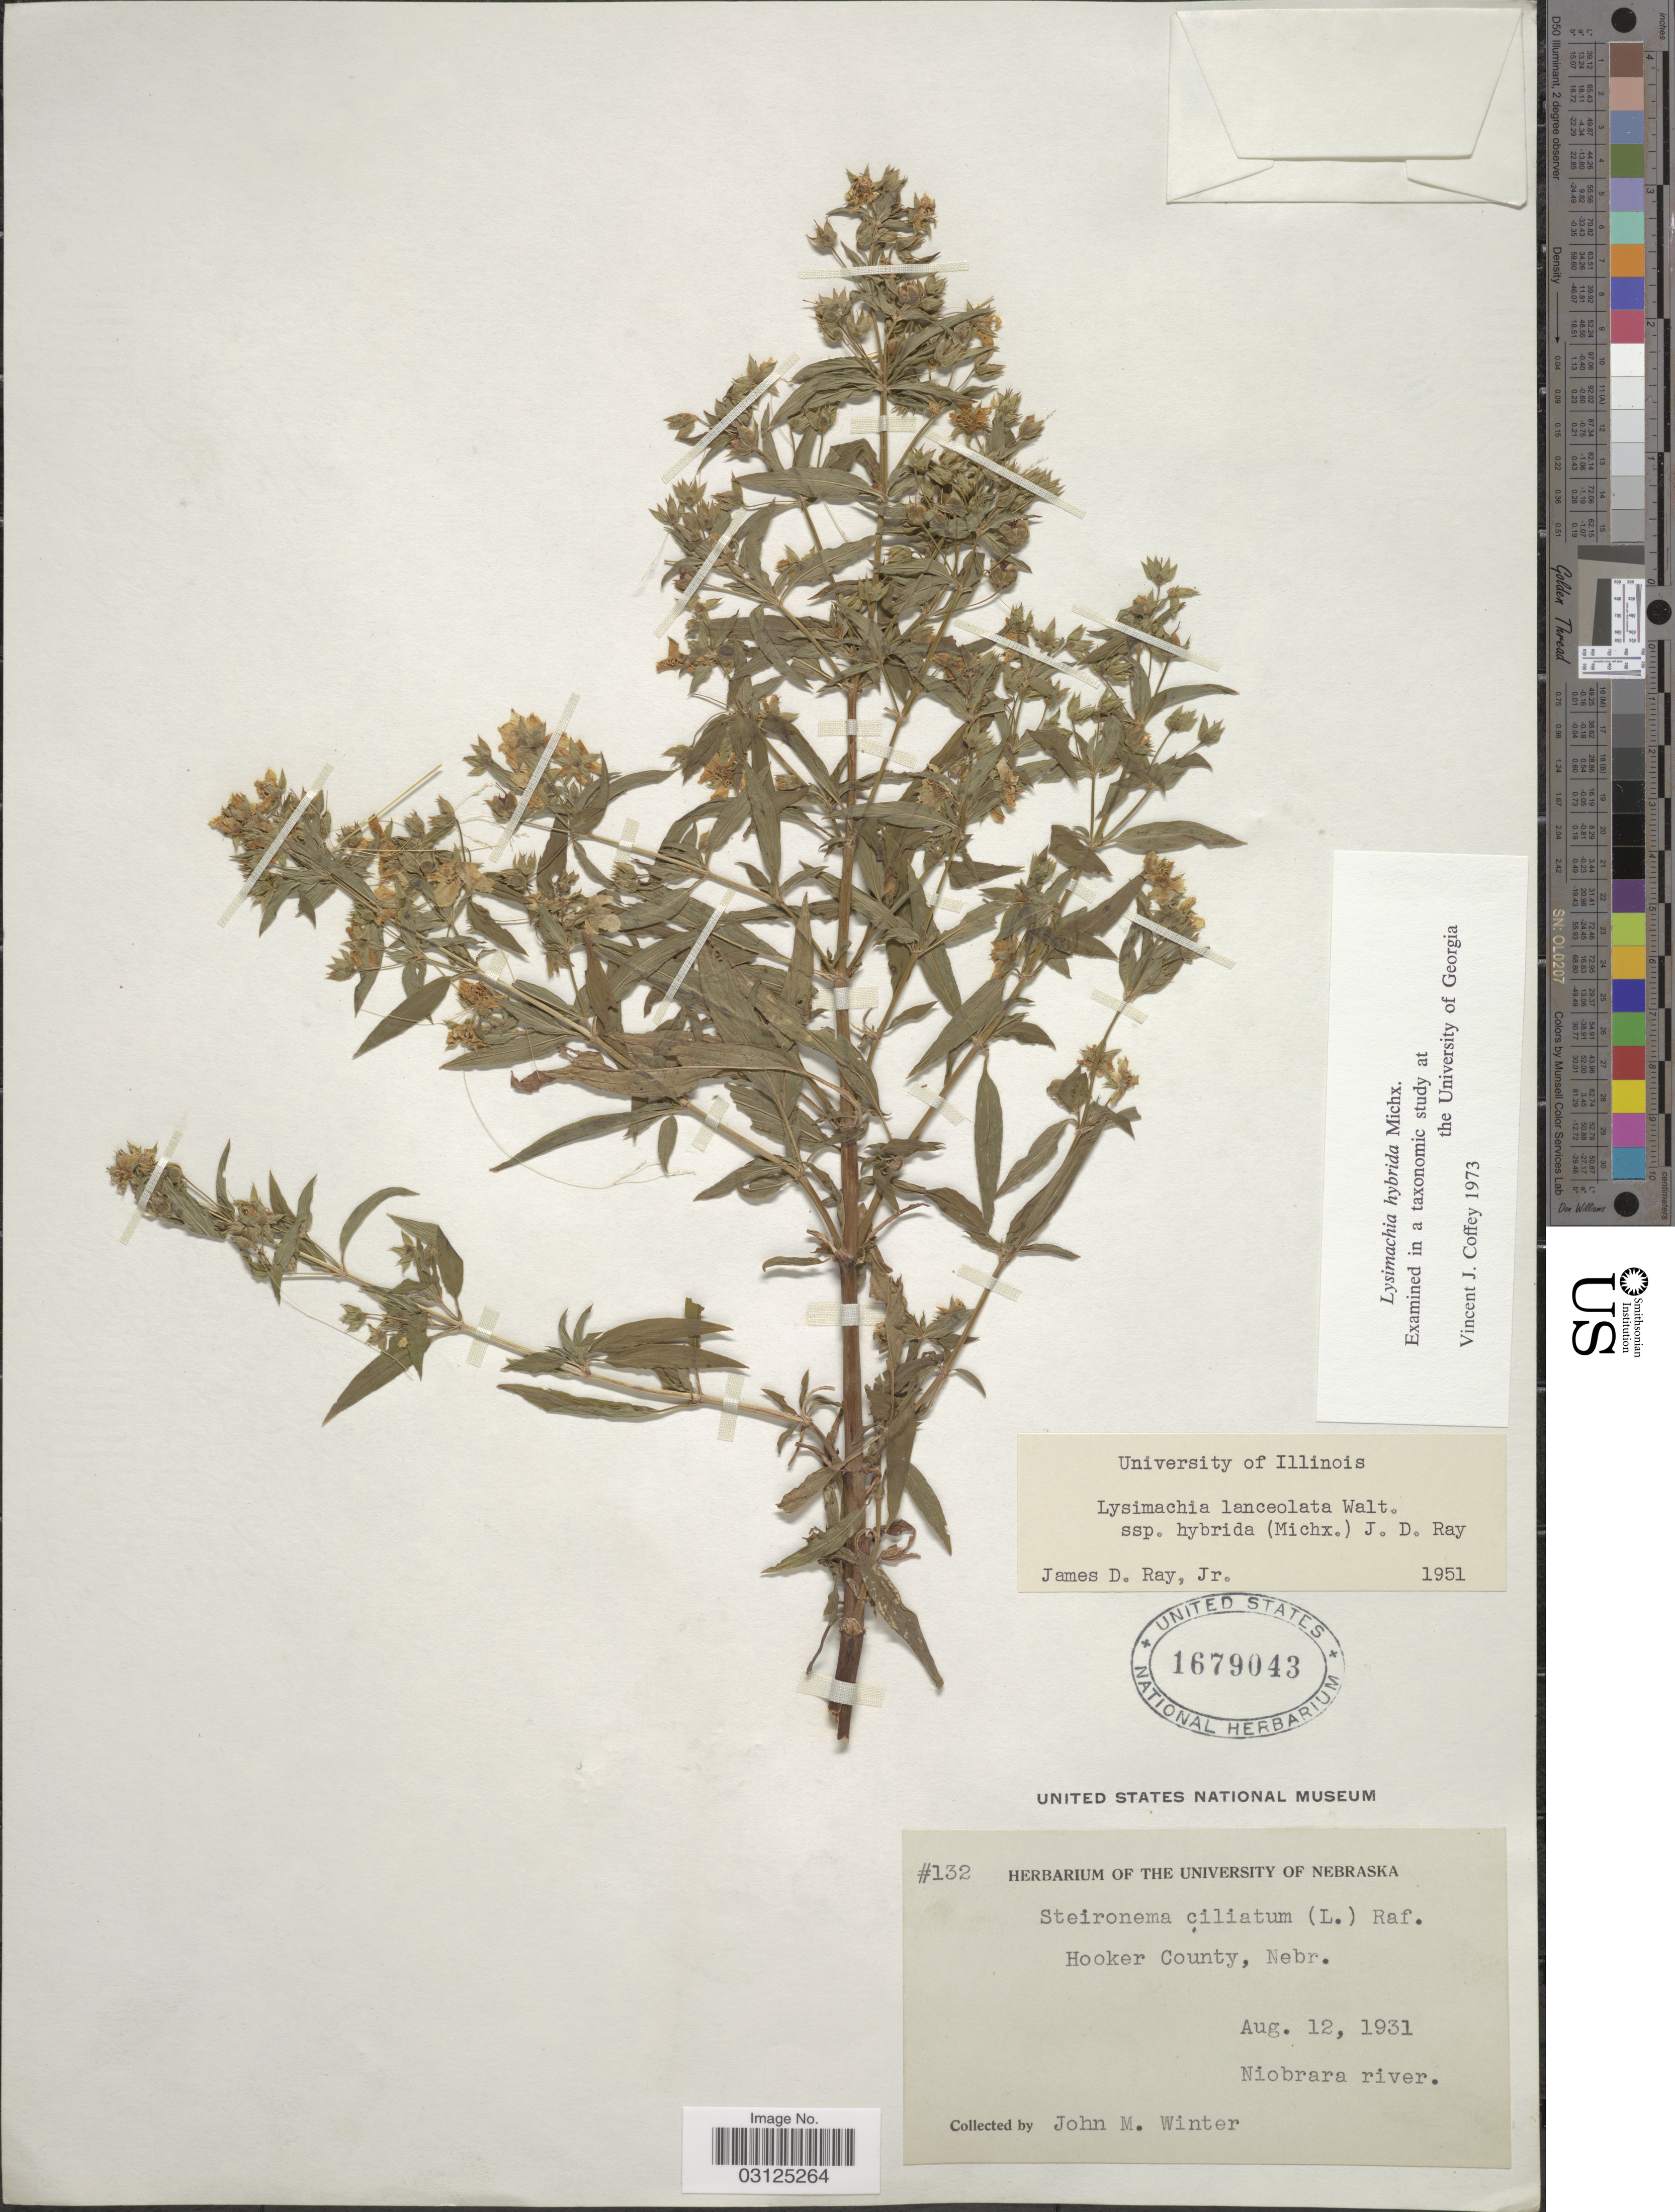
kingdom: Plantae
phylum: Tracheophyta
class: Magnoliopsida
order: Ericales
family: Primulaceae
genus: Lysimachia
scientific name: Lysimachia hybrida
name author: Michx.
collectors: J. M. Winter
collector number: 132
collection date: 1931-08-12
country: United States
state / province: Nebraska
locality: Hooker County. Niobrara river.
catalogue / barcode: US 1679043